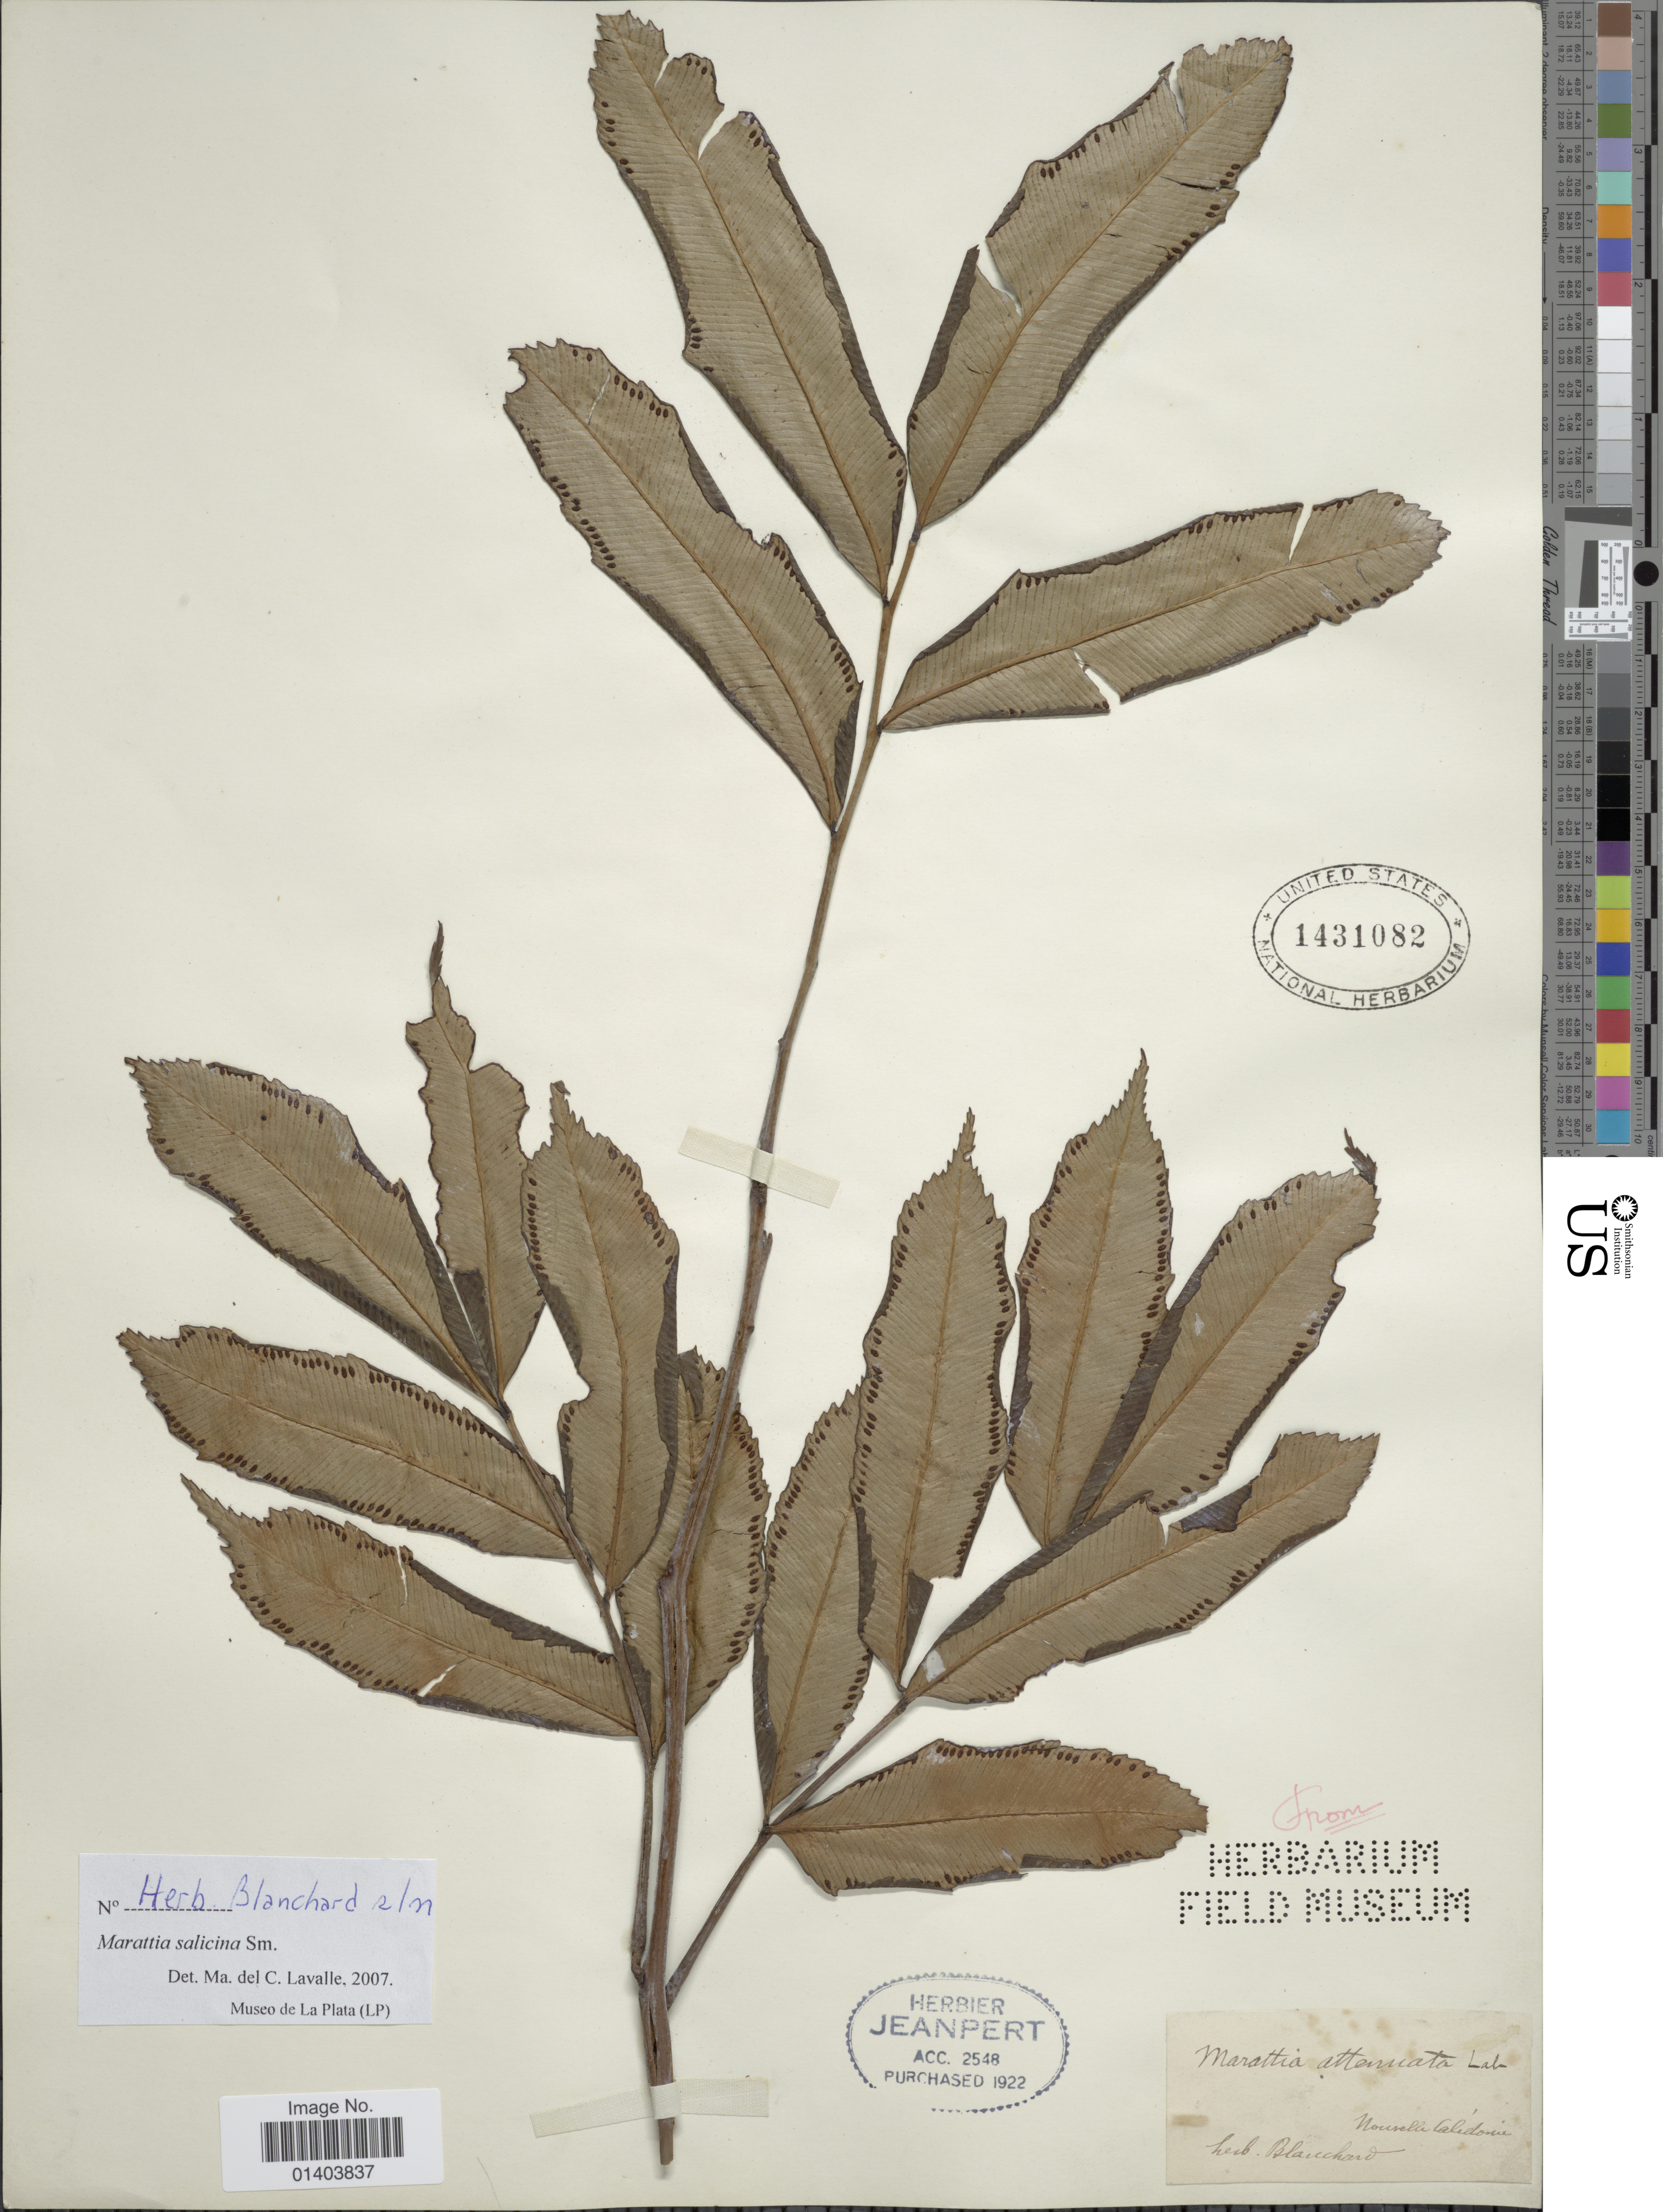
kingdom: Plantae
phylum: Tracheophyta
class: Polypodiopsida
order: Marattiales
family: Marattiaceae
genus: Ptisana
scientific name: Ptisana attenuata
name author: (Labill.) Murdock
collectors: Blanchard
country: New Caledonia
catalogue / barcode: US 1431082